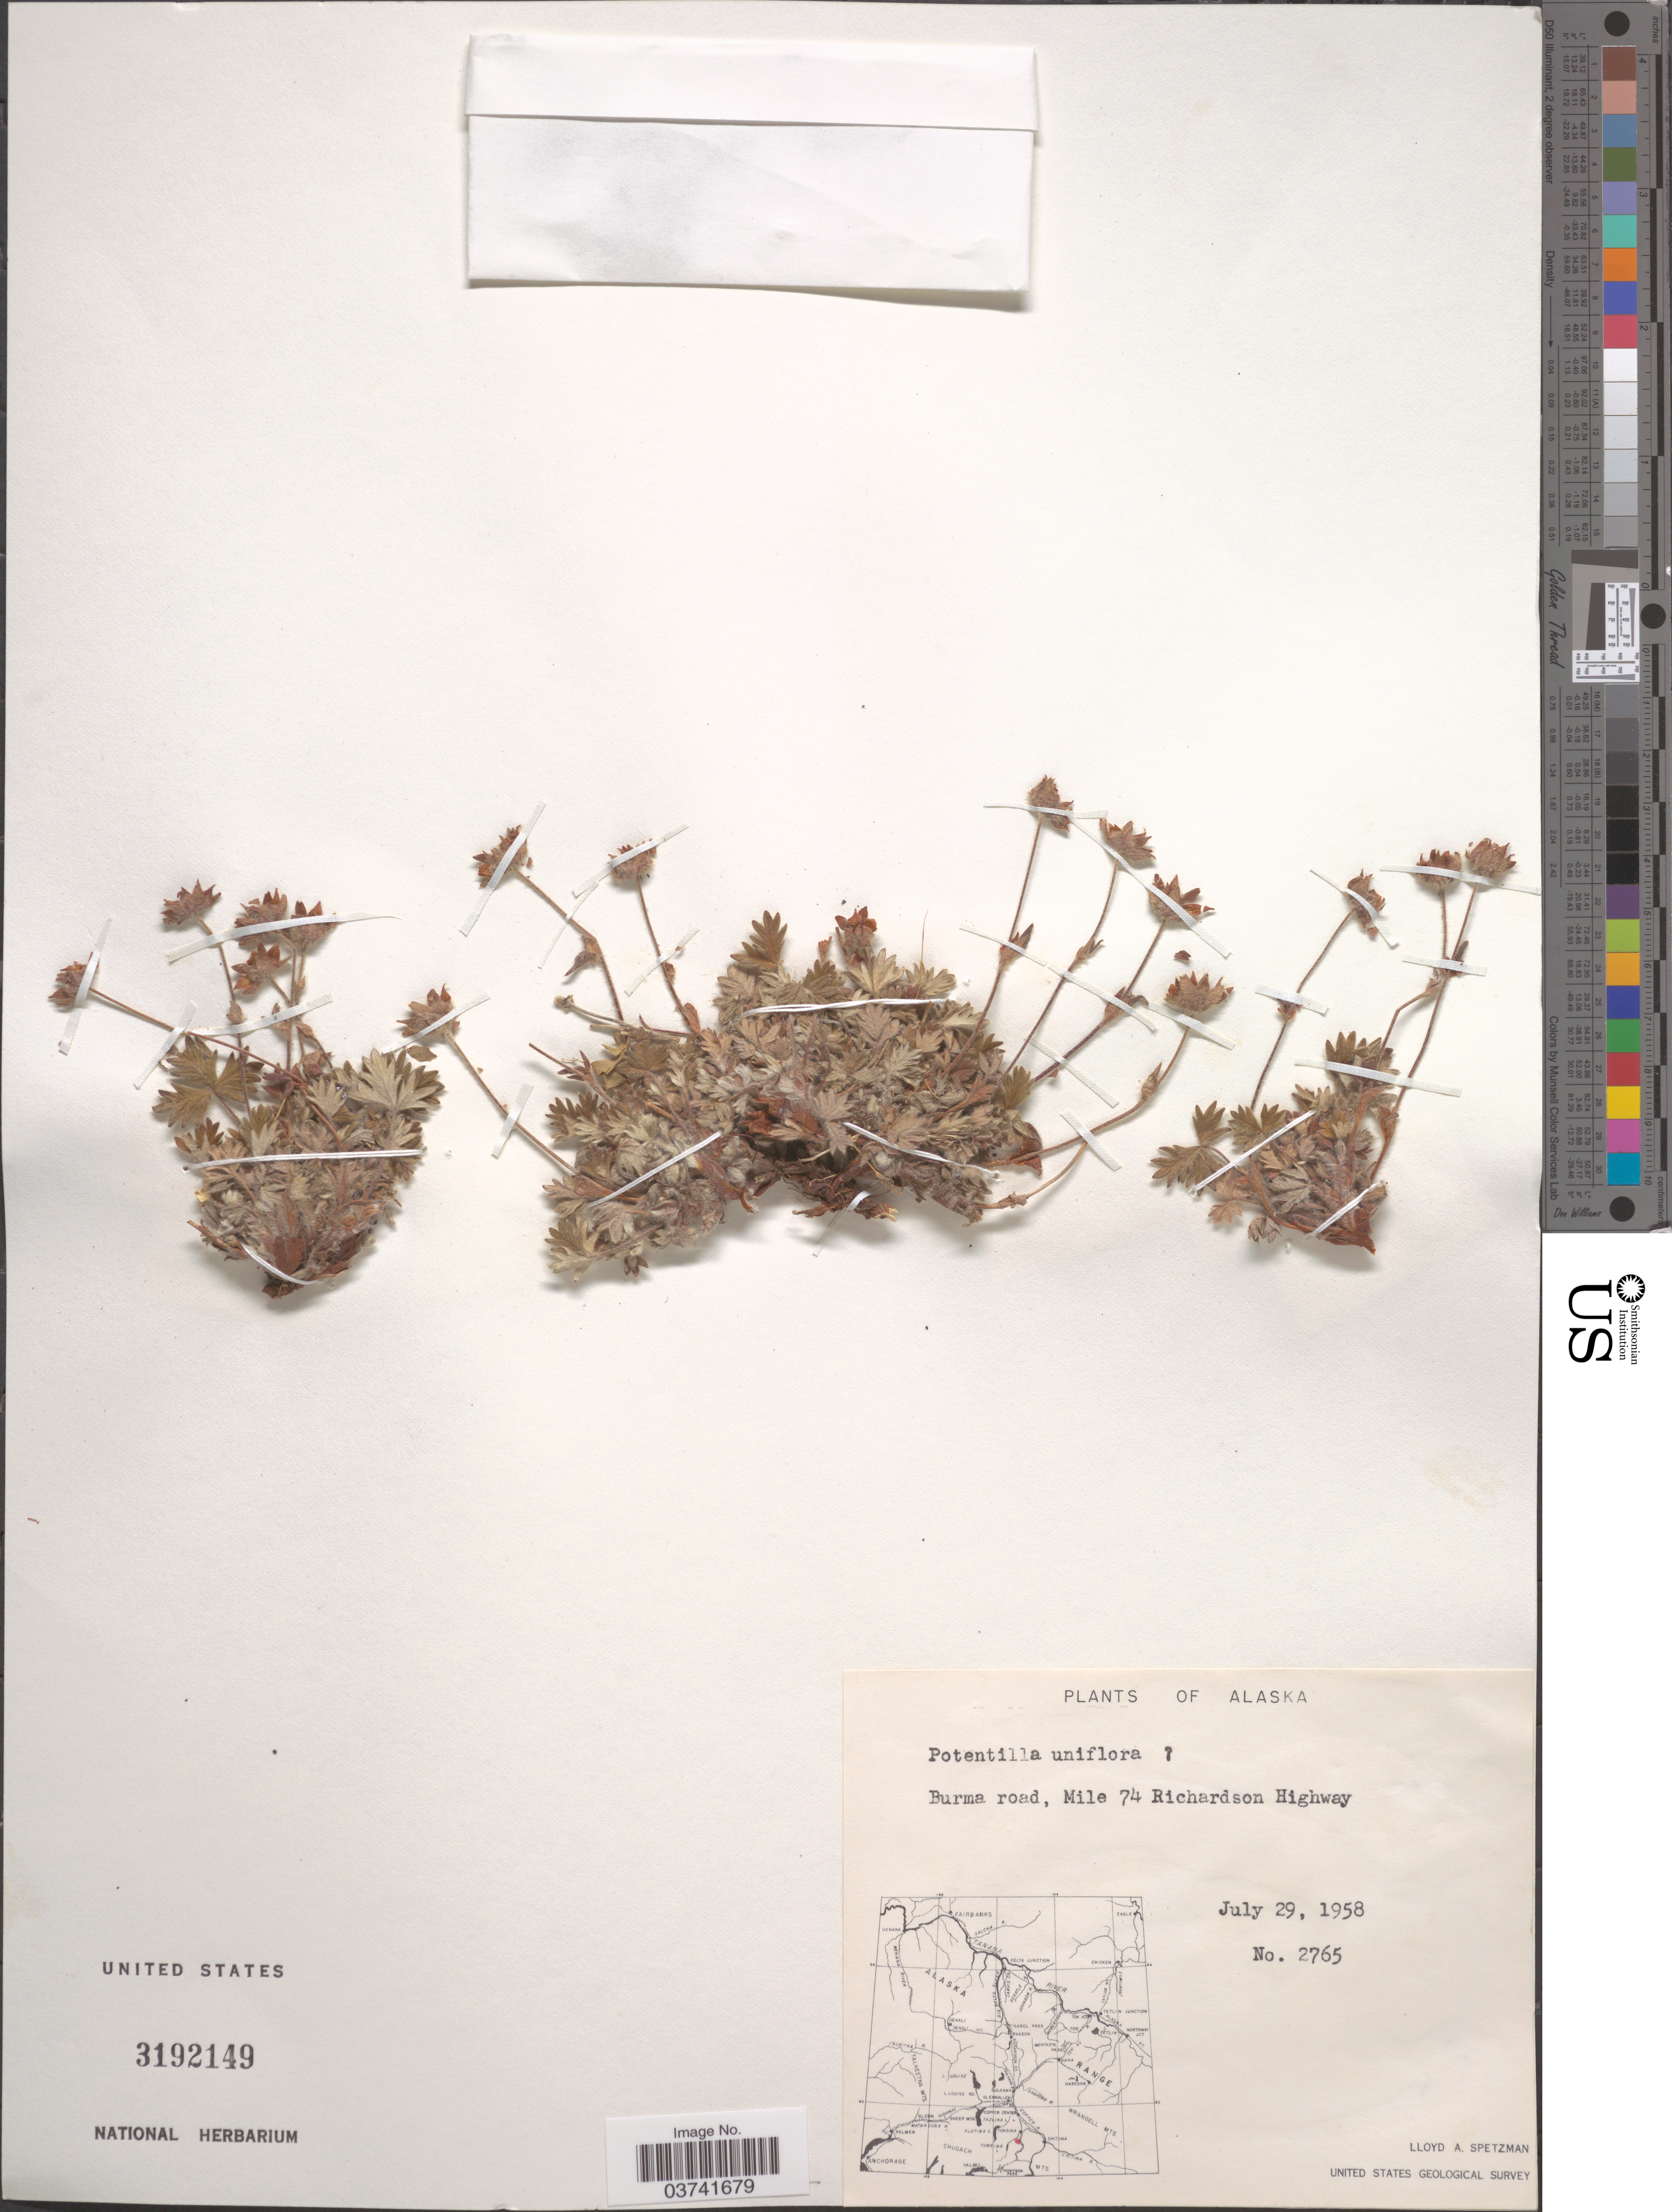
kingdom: Plantae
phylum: Tracheophyta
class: Magnoliopsida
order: Rosales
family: Rosaceae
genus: Potentilla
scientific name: Potentilla uniflora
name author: Ledeb.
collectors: L. Spetzman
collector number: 2765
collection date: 1958-07-29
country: United States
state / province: Alaska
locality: Burma road, Mile 74 Richardson Highway.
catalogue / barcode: US 3192149